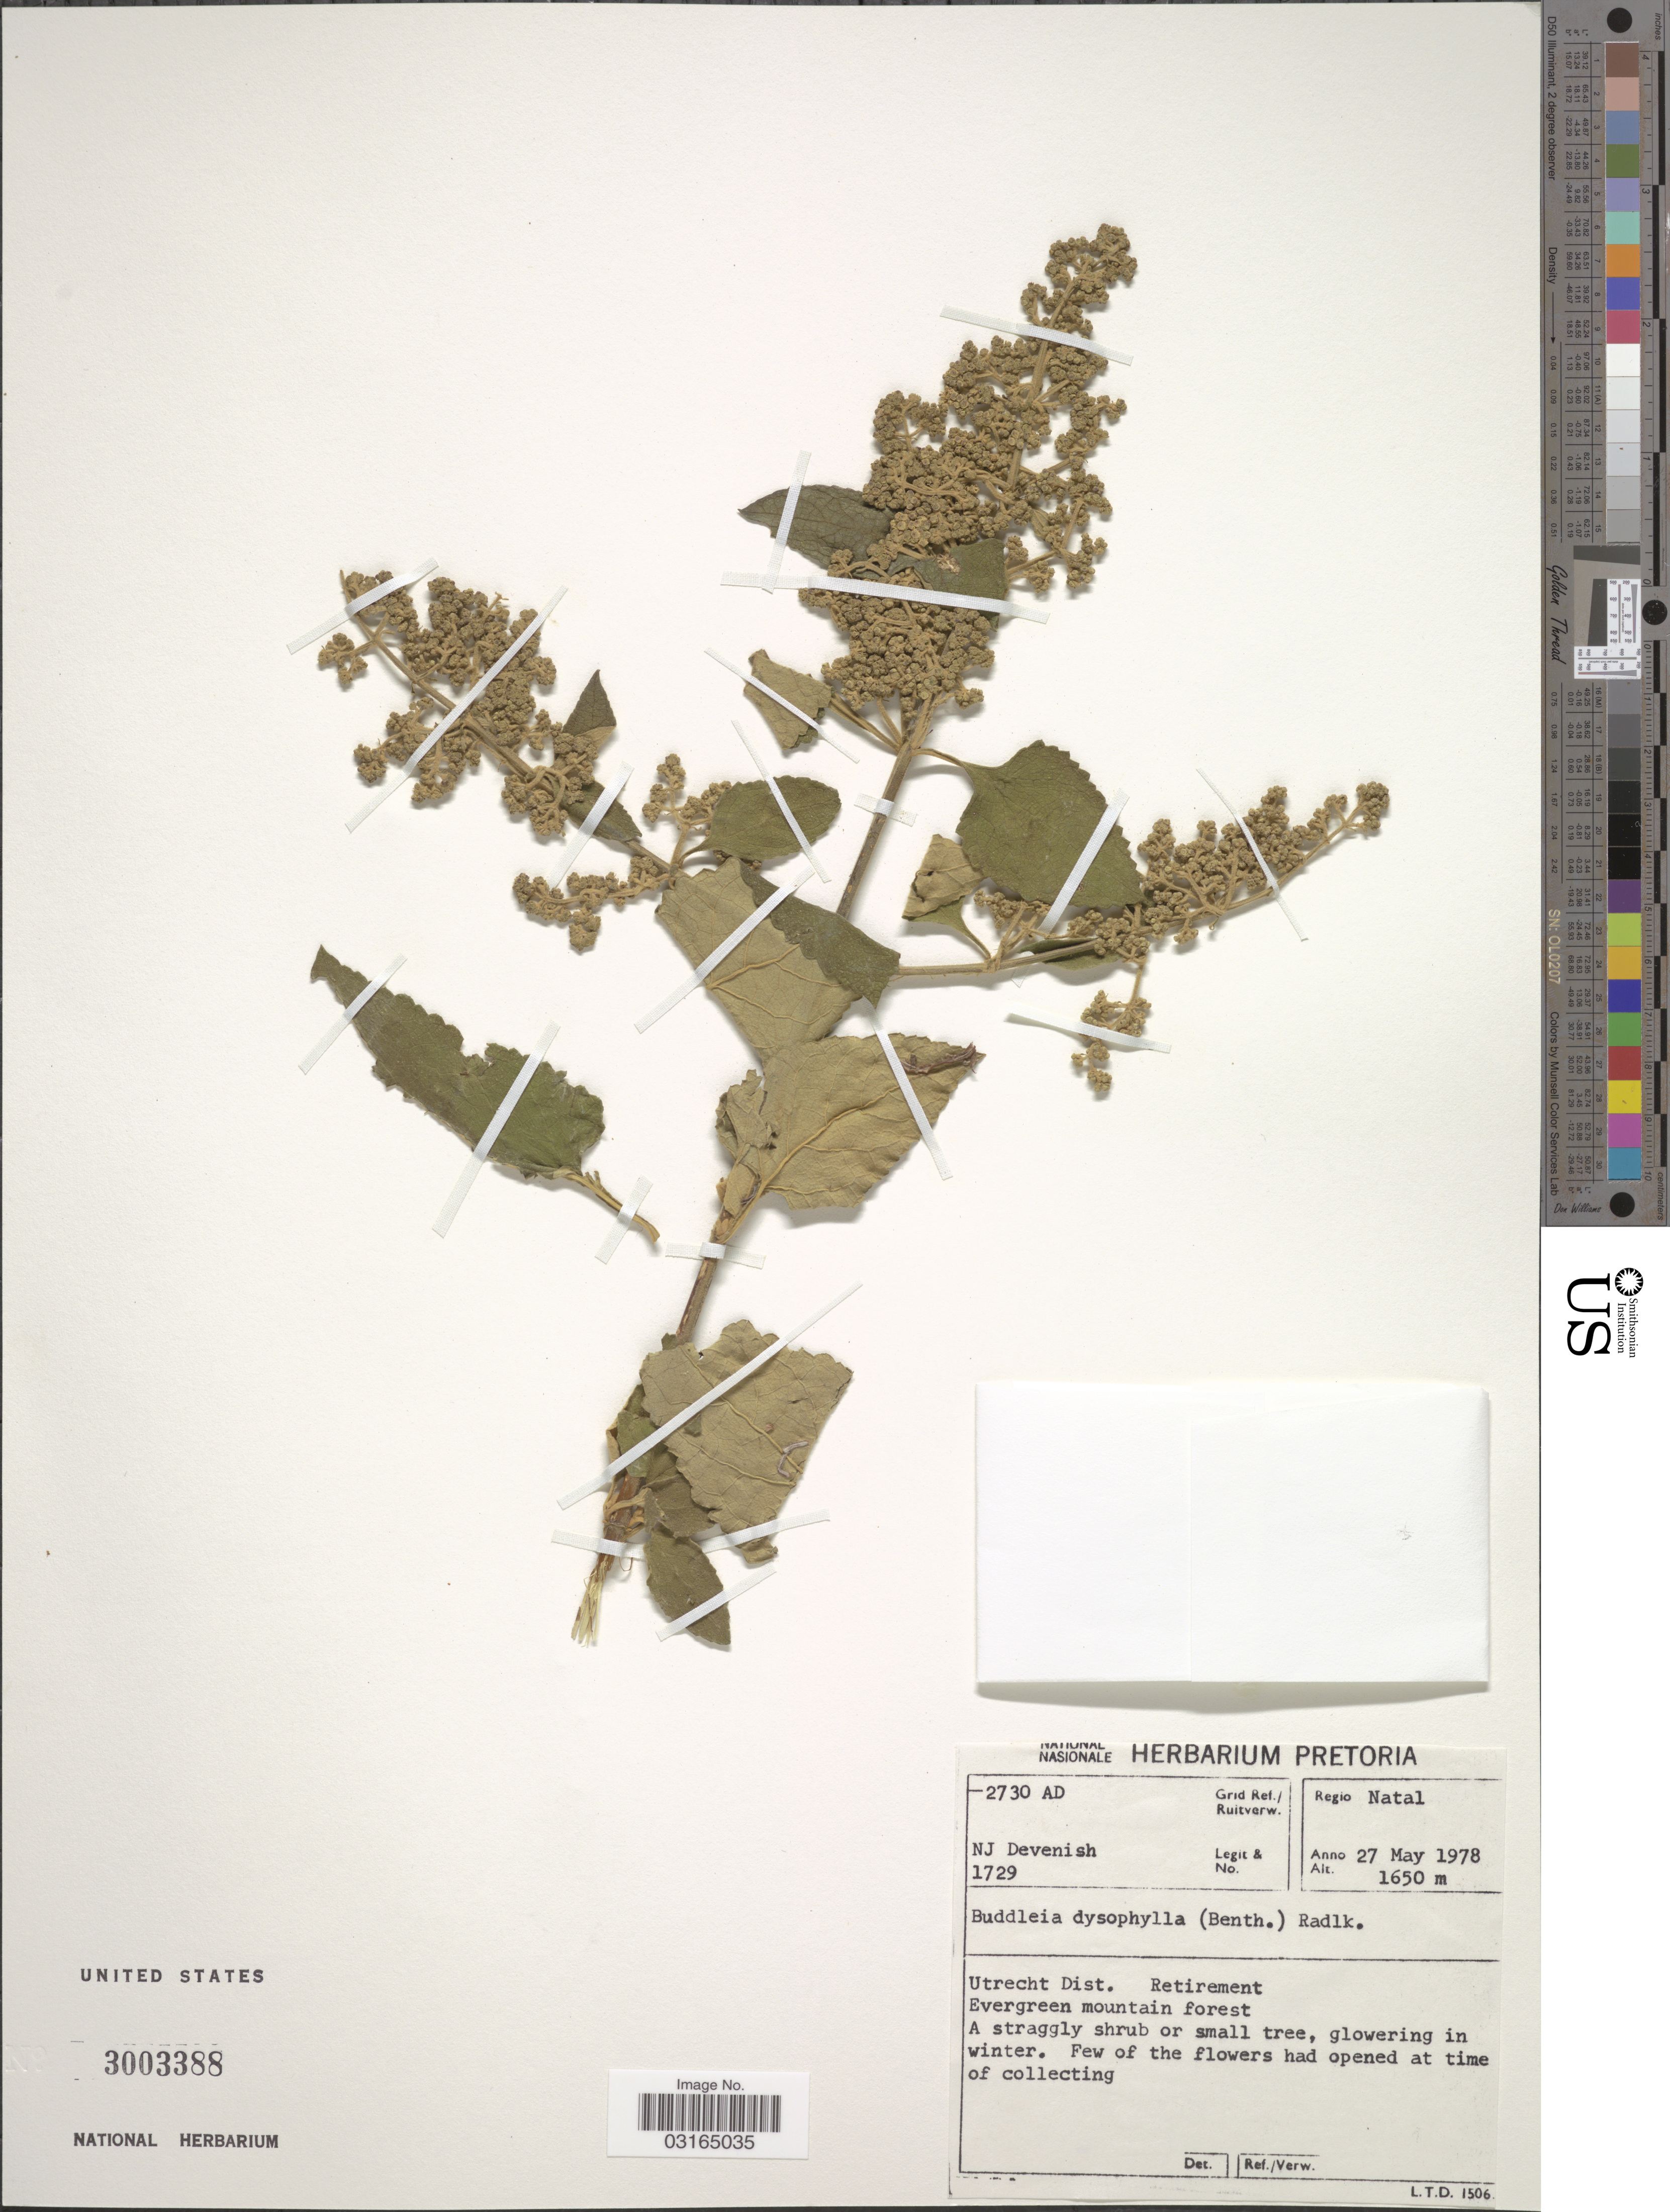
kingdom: Plantae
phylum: Tracheophyta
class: Magnoliopsida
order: Lamiales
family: Scrophulariaceae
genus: Buddleja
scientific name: Buddleja dysophylla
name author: (Benth.) Radlk.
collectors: N. Devenish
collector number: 1729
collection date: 1978-05-27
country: South Africa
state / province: KwaZulu-Natal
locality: Regio Natal. Grid Ref./Ruitverw. 2730 AD. Utrecht Dist. Retirement.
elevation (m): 1650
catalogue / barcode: US 3003388